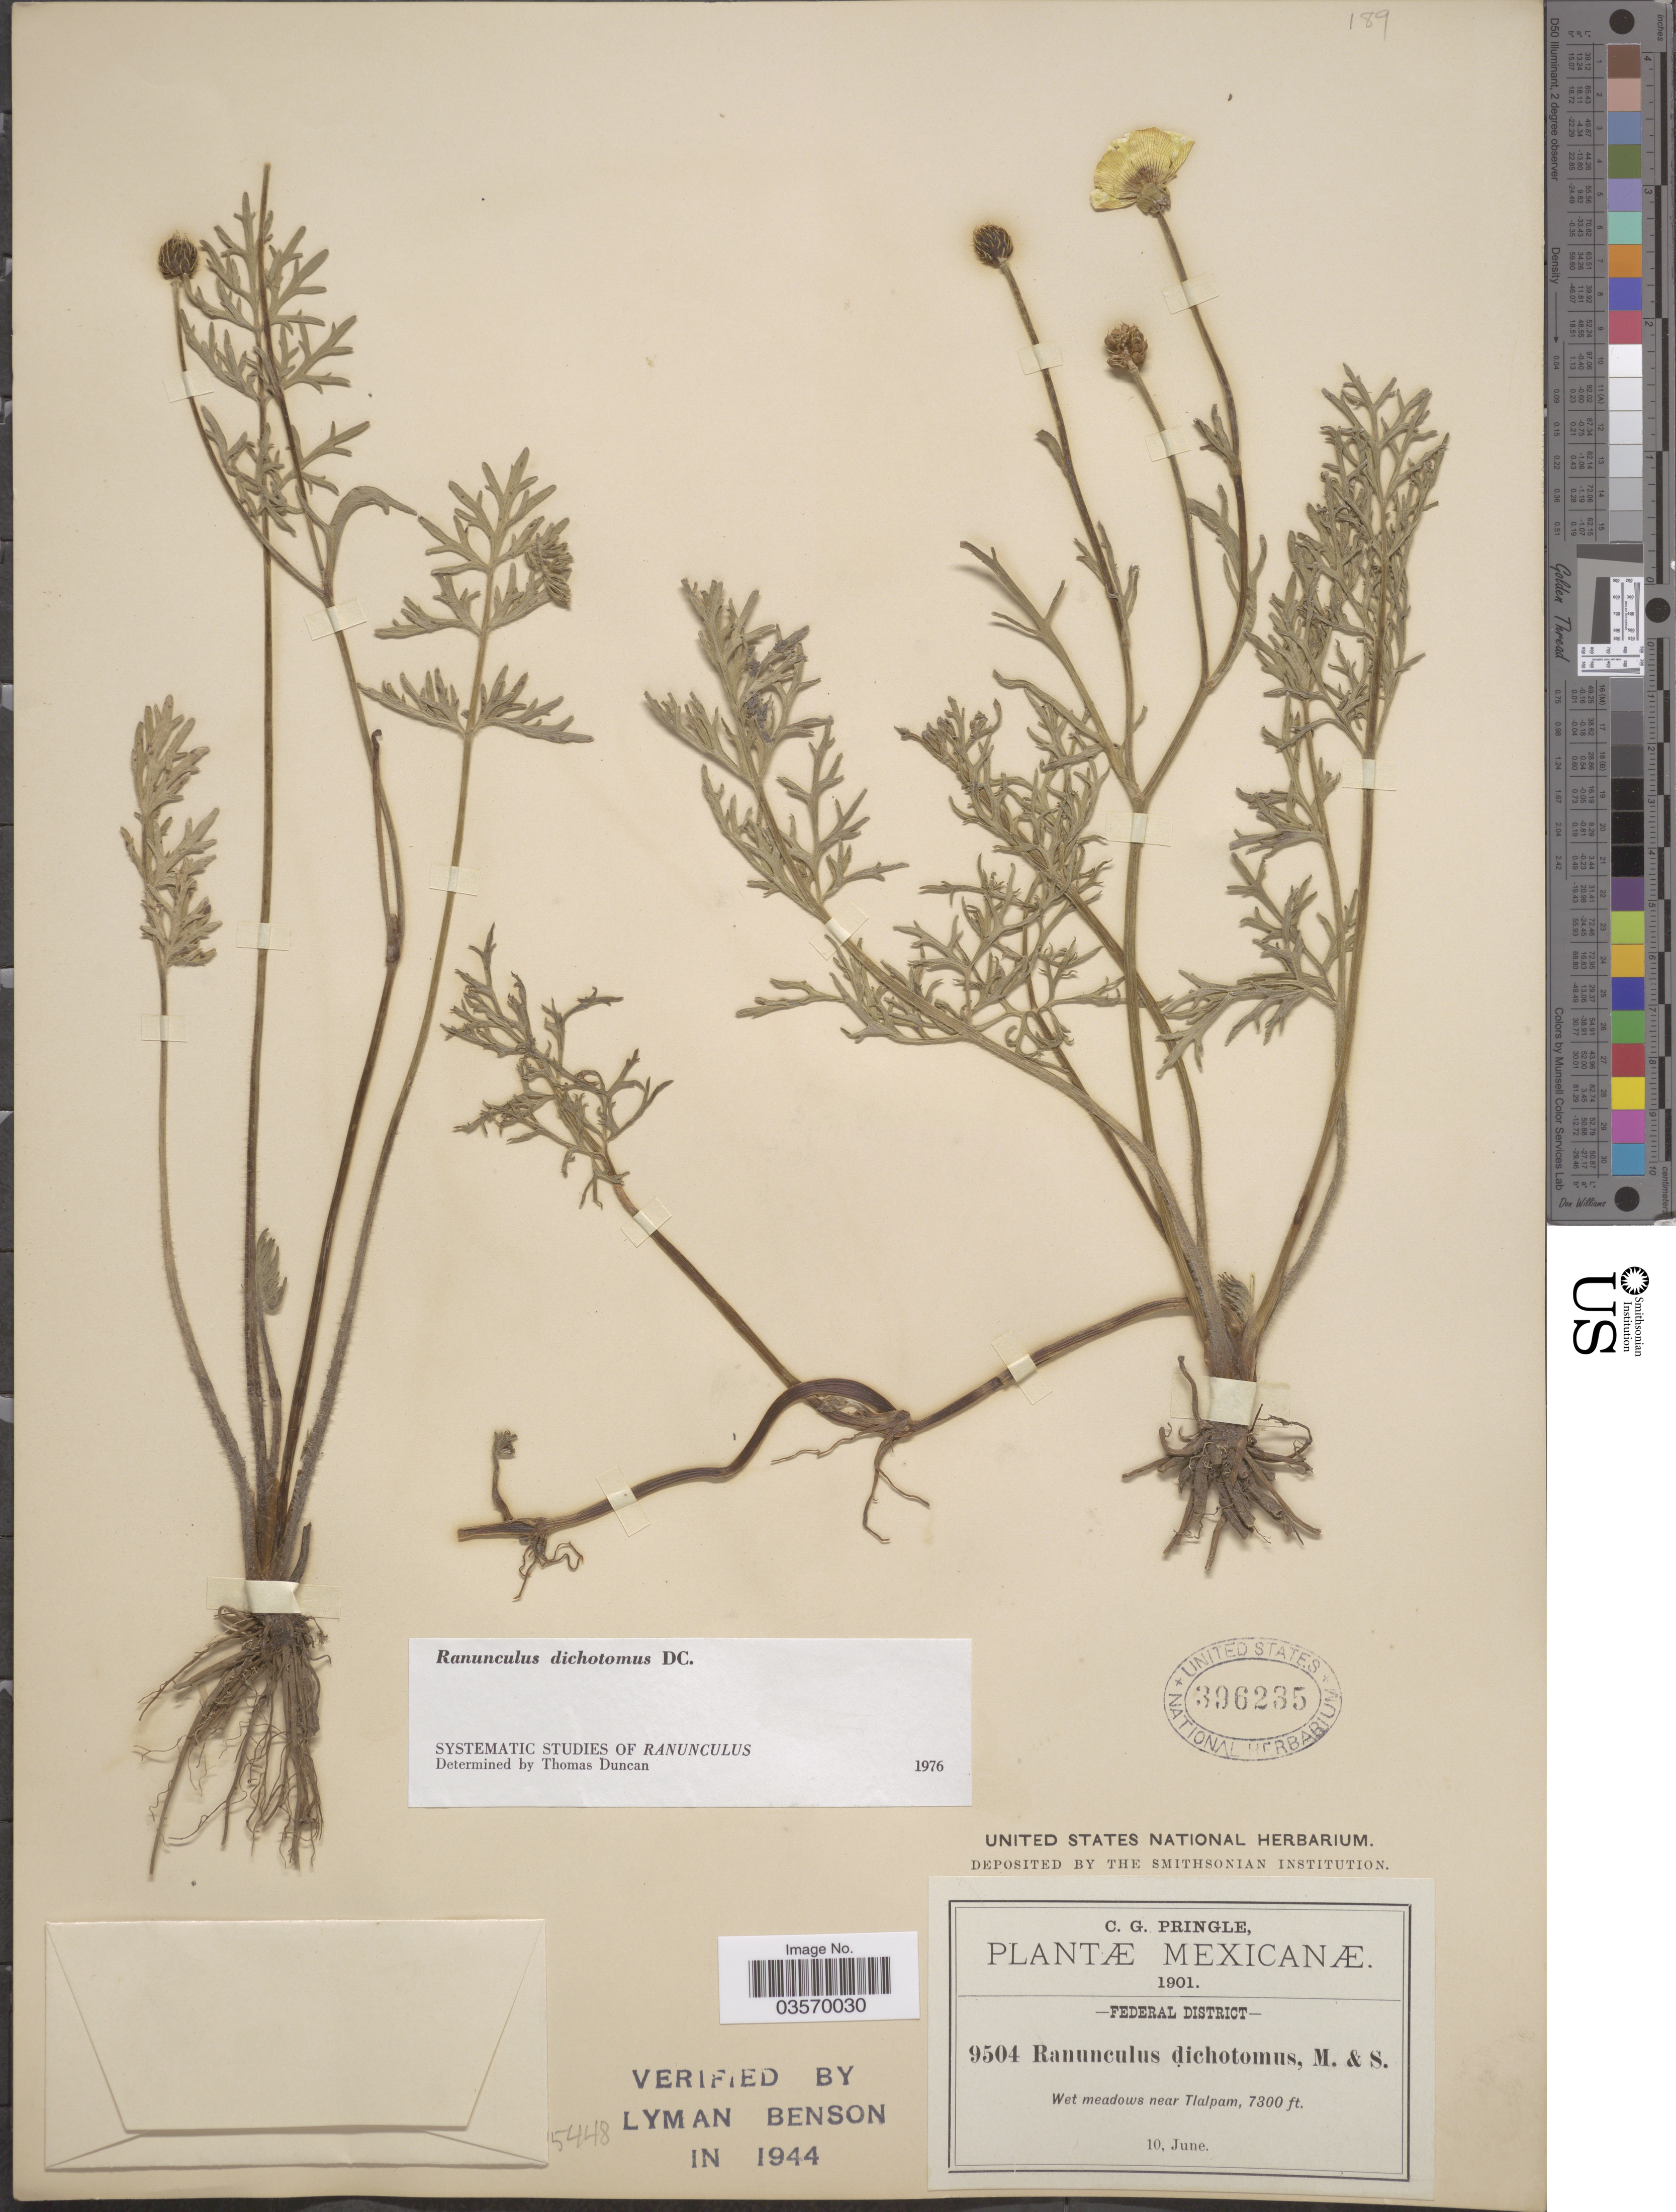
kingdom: Plantae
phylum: Tracheophyta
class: Magnoliopsida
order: Ranunculales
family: Ranunculaceae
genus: Ranunculus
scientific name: Ranunculus dichotomus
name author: Moc. & Sessé ex DC.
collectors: C. G. Pringle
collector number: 9504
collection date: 1901-06-10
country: Mexico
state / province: Distrito Federal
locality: Federal District. Wet meadows near Tlalpam.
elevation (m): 2225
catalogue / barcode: US 396235